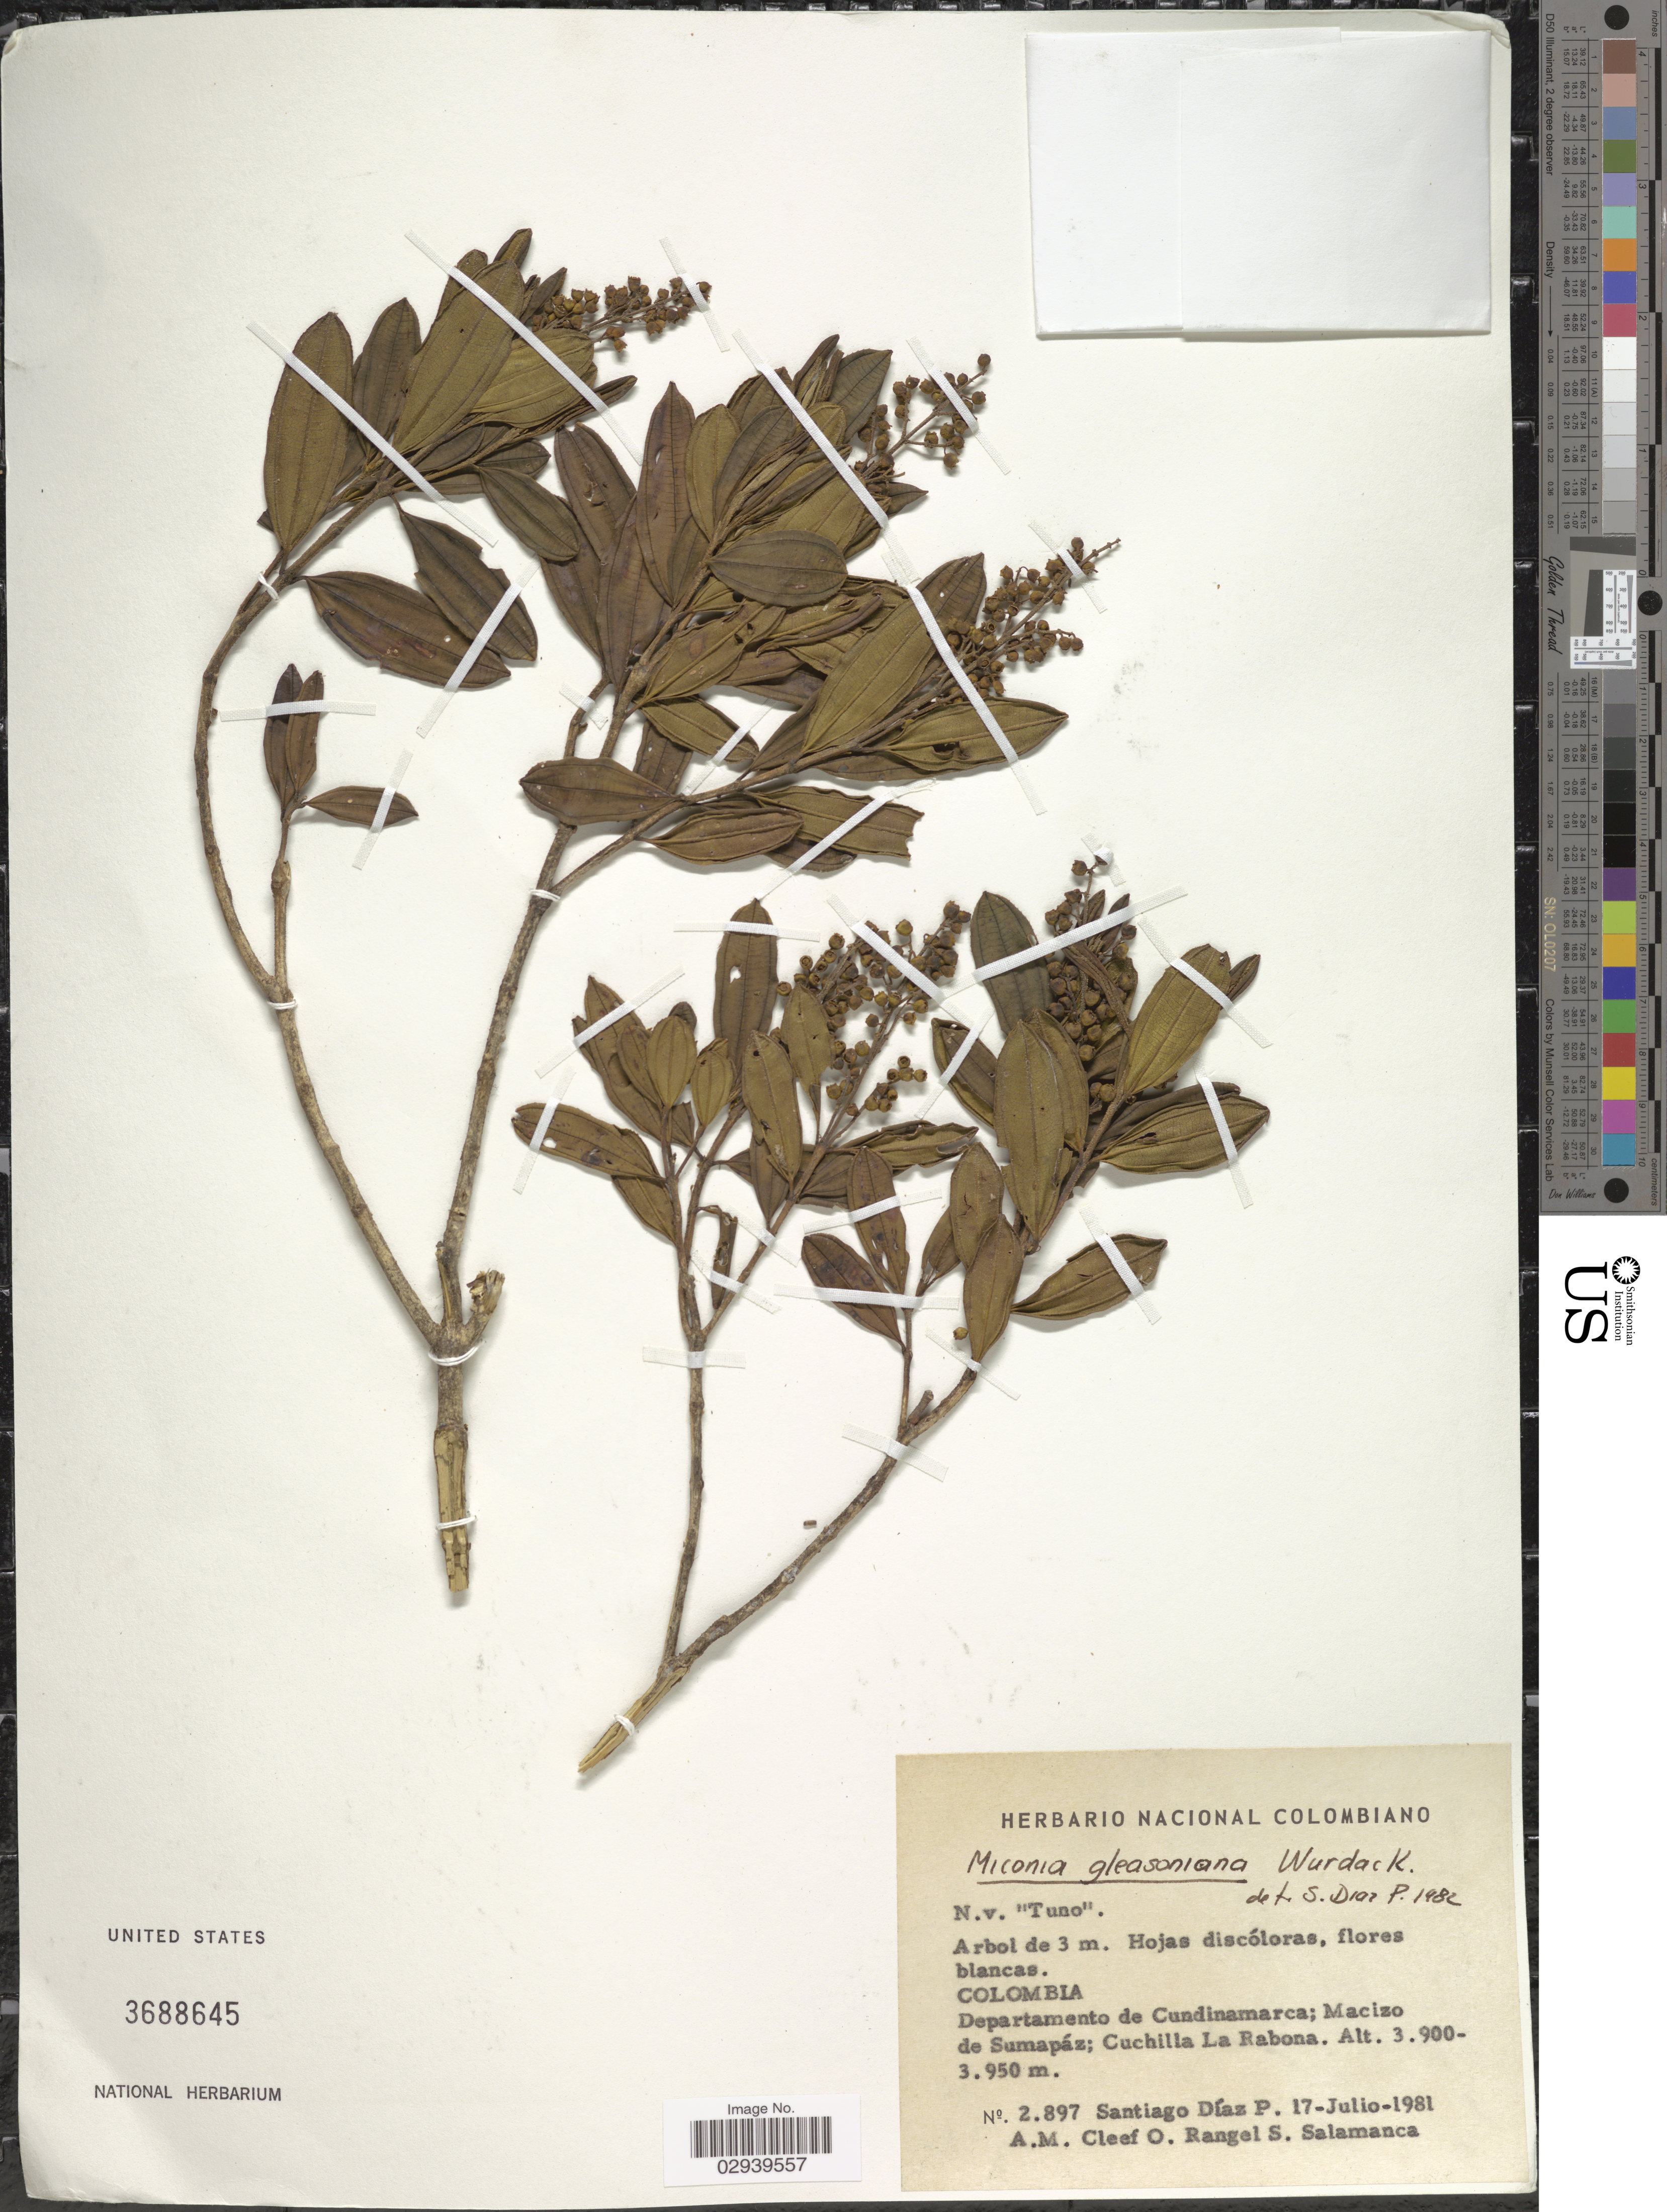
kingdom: Plantae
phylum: Tracheophyta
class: Magnoliopsida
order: Myrtales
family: Melastomataceae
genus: Miconia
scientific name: Miconia gleasoniana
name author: Wurdack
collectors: S. Diaz P., A. M. Cleef, O. Rangel & S. Salamanca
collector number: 2897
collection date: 1981-07-17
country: Colombia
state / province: Cundinamarca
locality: Departamento de Cundinamarca; Macizo de Sumapáz; Cuchilla La Rabona.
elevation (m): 3900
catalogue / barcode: US 3688645